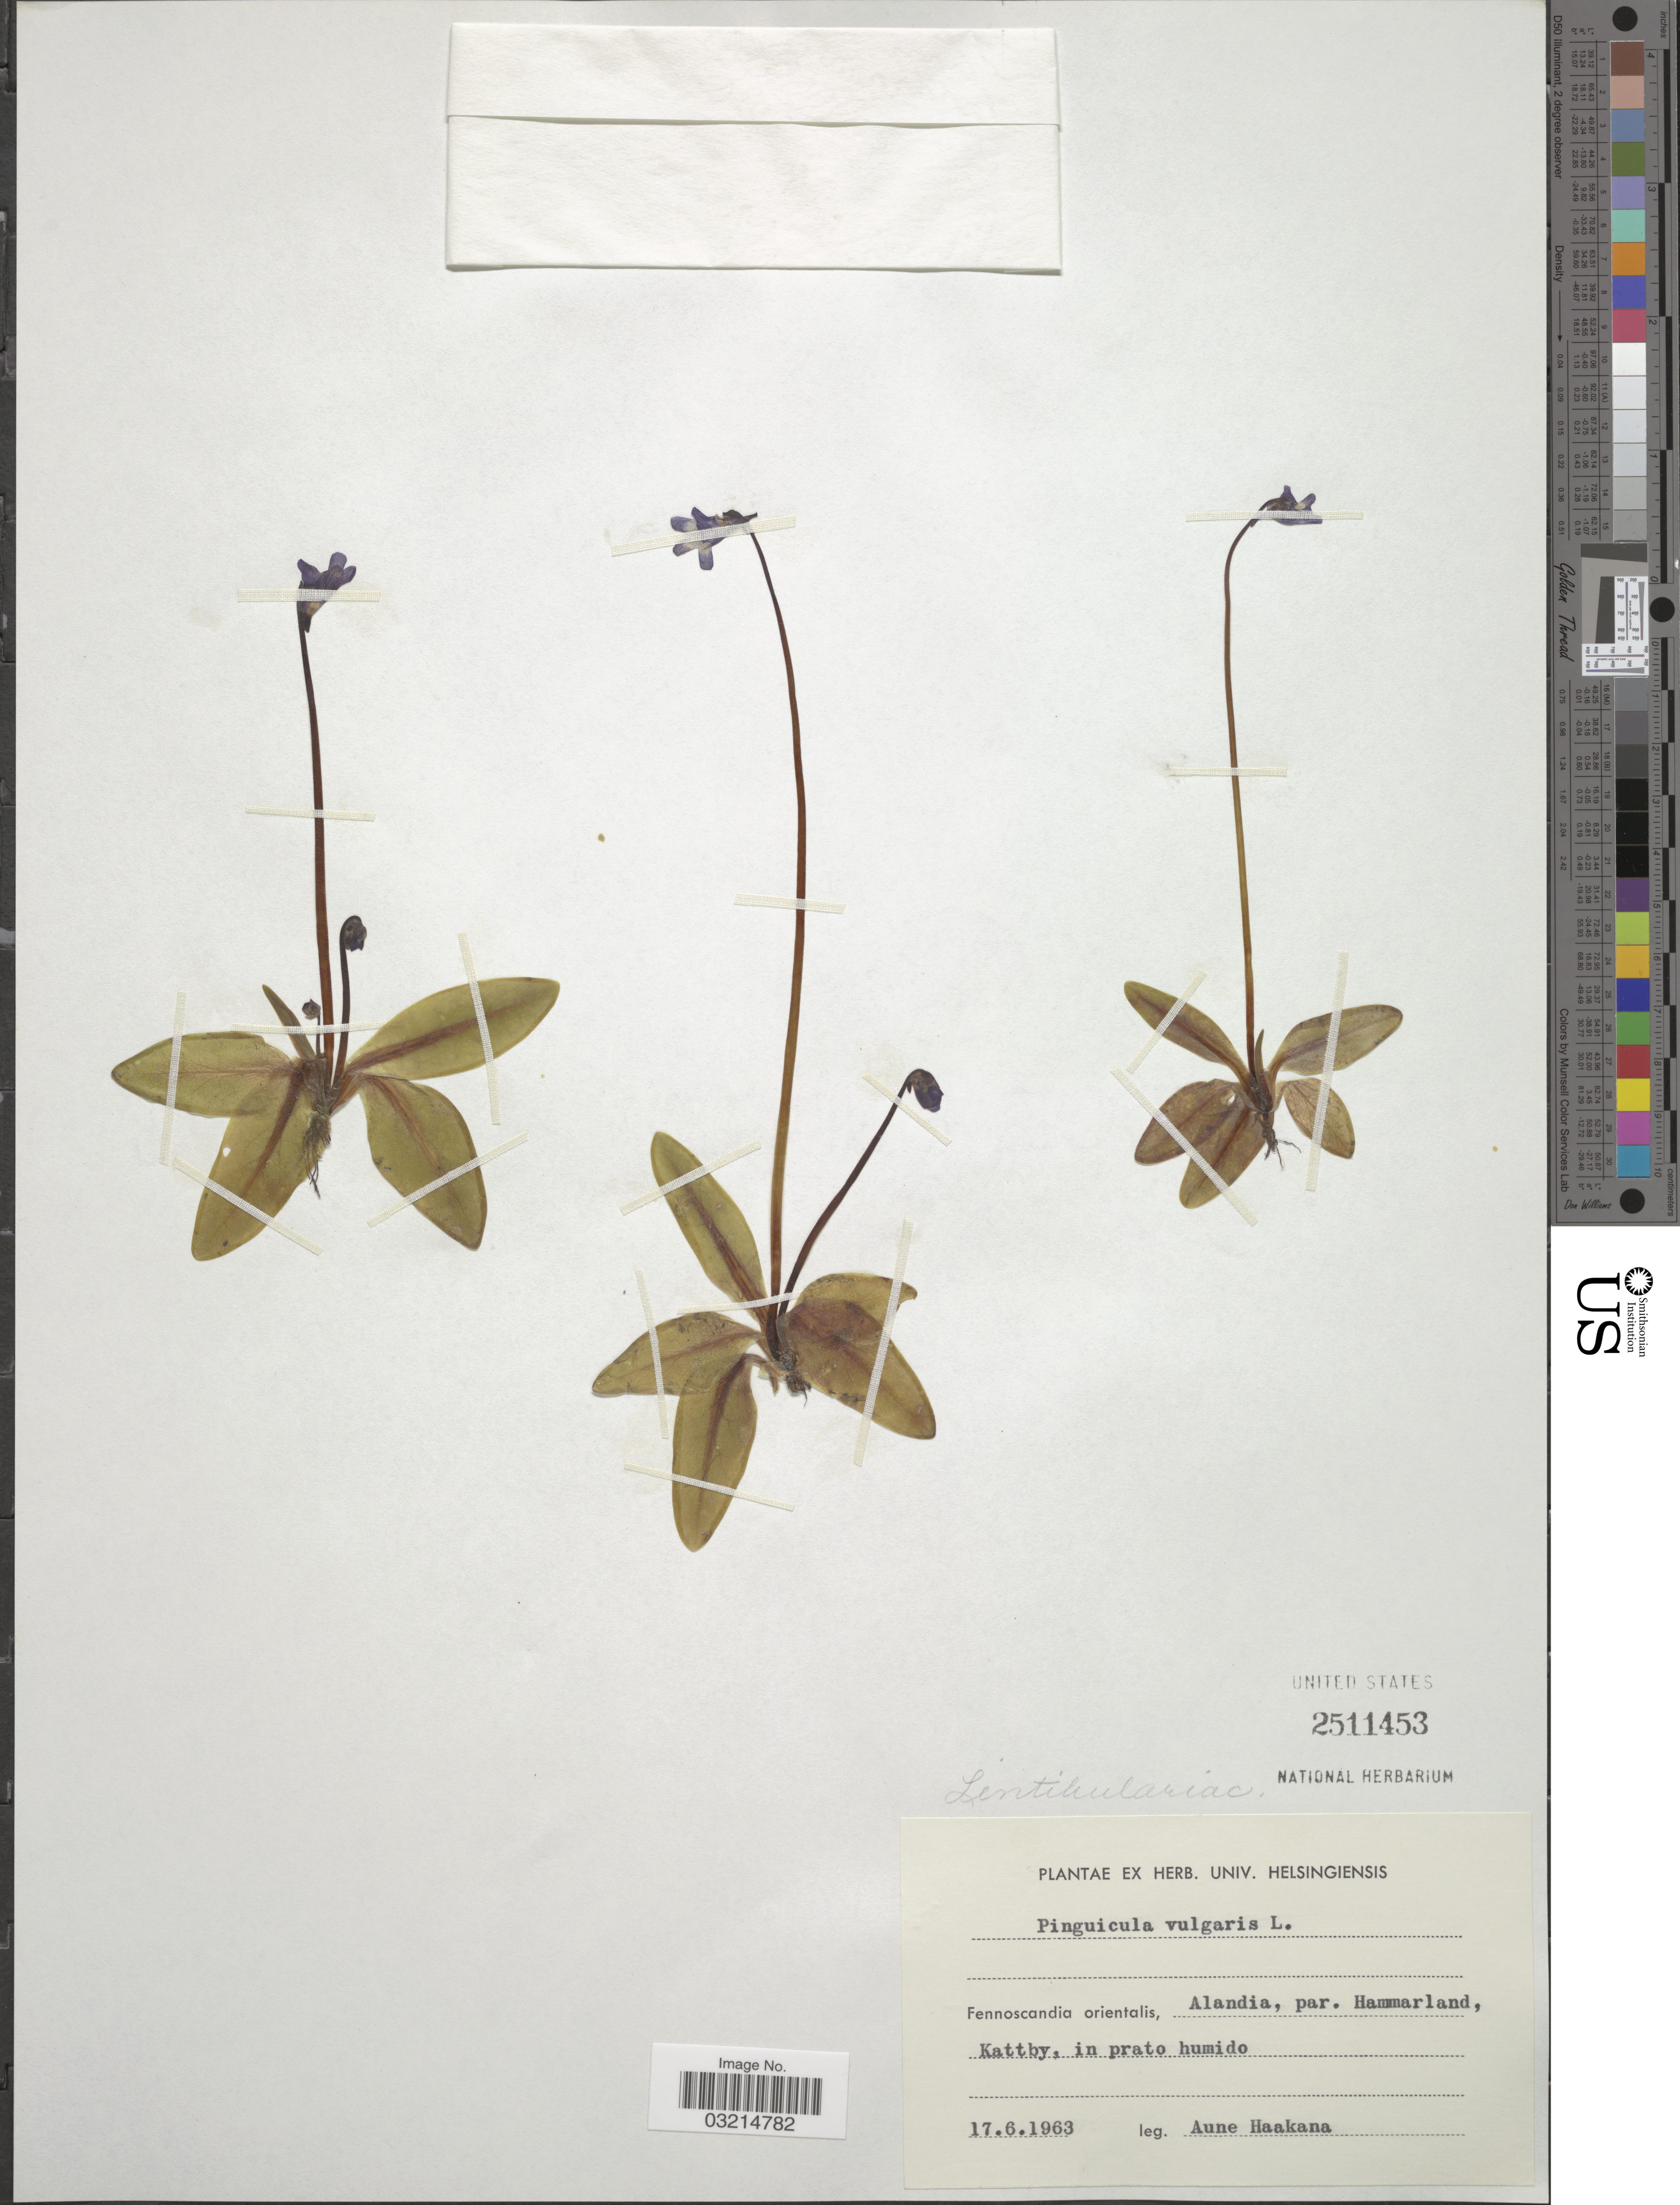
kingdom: Plantae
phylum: Tracheophyta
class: Magnoliopsida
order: Lamiales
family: Lentibulariaceae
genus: Pinguicula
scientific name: Pinguicula vulgaris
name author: L.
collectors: A. Haakana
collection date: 1963-06-17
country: Finland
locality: Fennoscandia orientalis, Alandia, par. Hammarland, Kattby, in prato humido.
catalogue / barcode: US 2511453